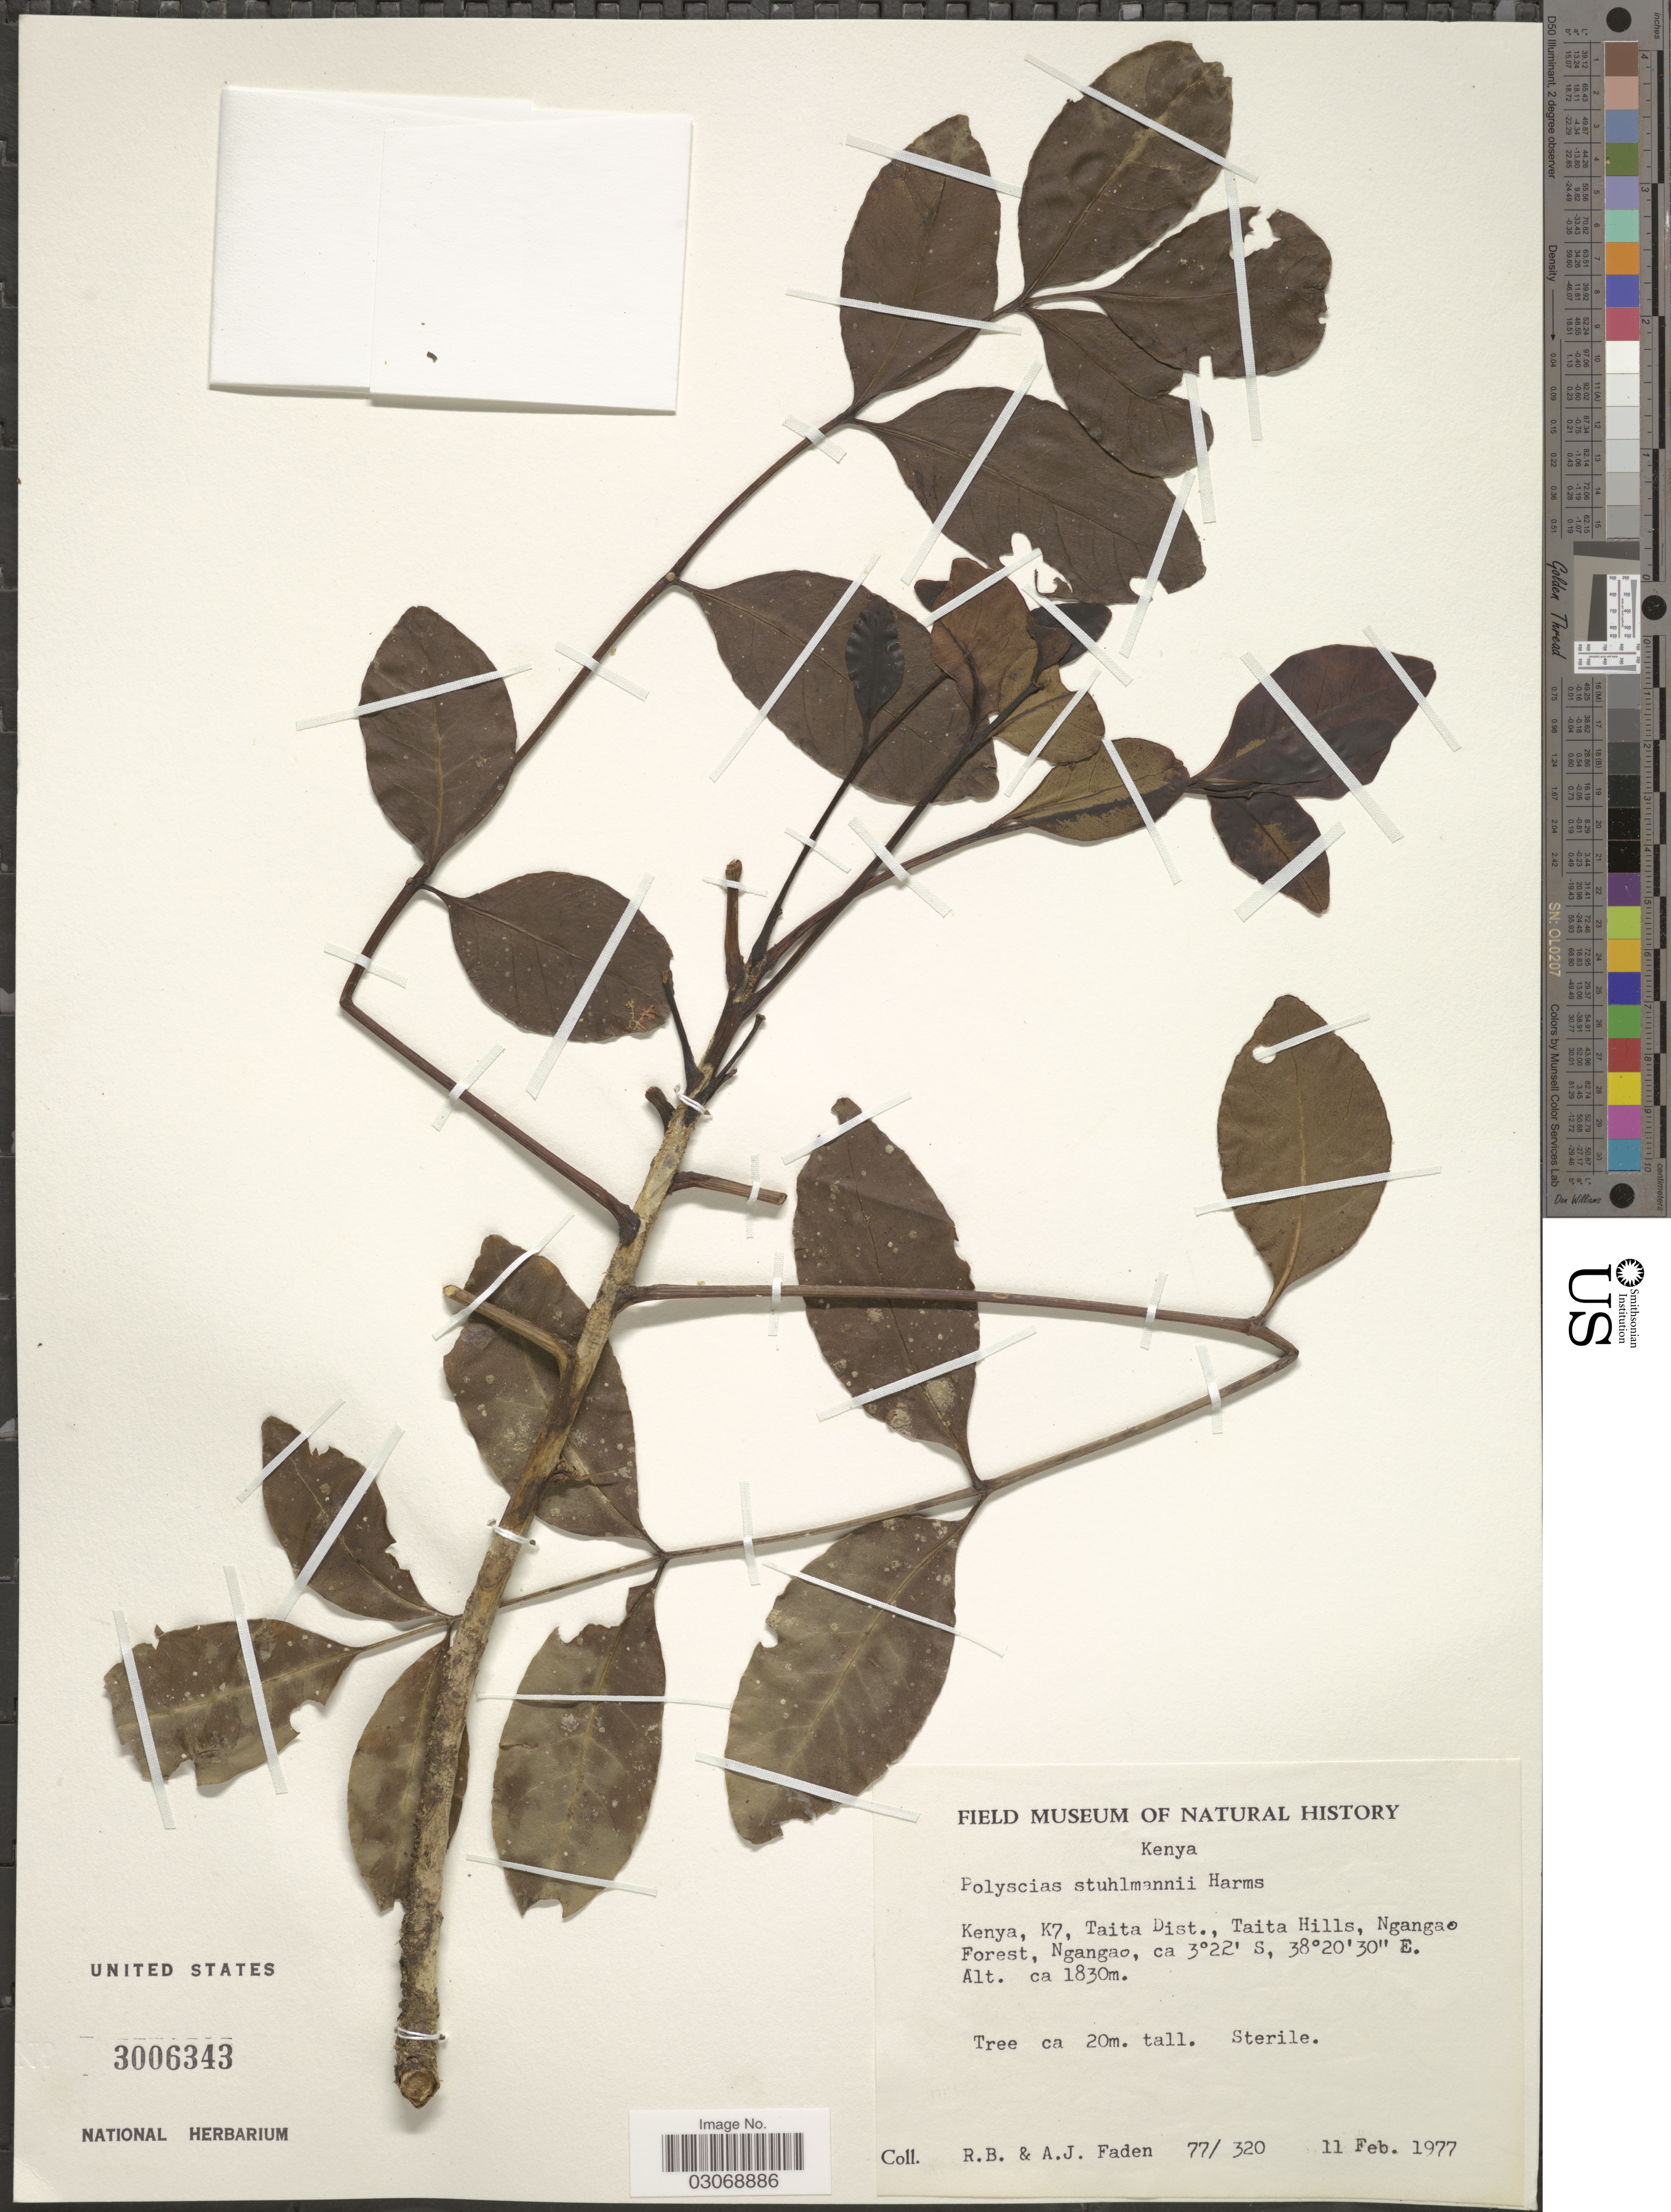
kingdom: Plantae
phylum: Tracheophyta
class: Magnoliopsida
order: Apiales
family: Araliaceae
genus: Polyscias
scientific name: Polyscias stuhlmannii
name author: Harms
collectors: R. B. Faden & A. J. Faden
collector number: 77/320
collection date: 1977-02-11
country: Kenya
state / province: Taita Taveta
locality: Kenya, K7, Taita Dist., Taita Hills, Ngangao Forest, Ngangao.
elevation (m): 1830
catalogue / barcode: US 3006343